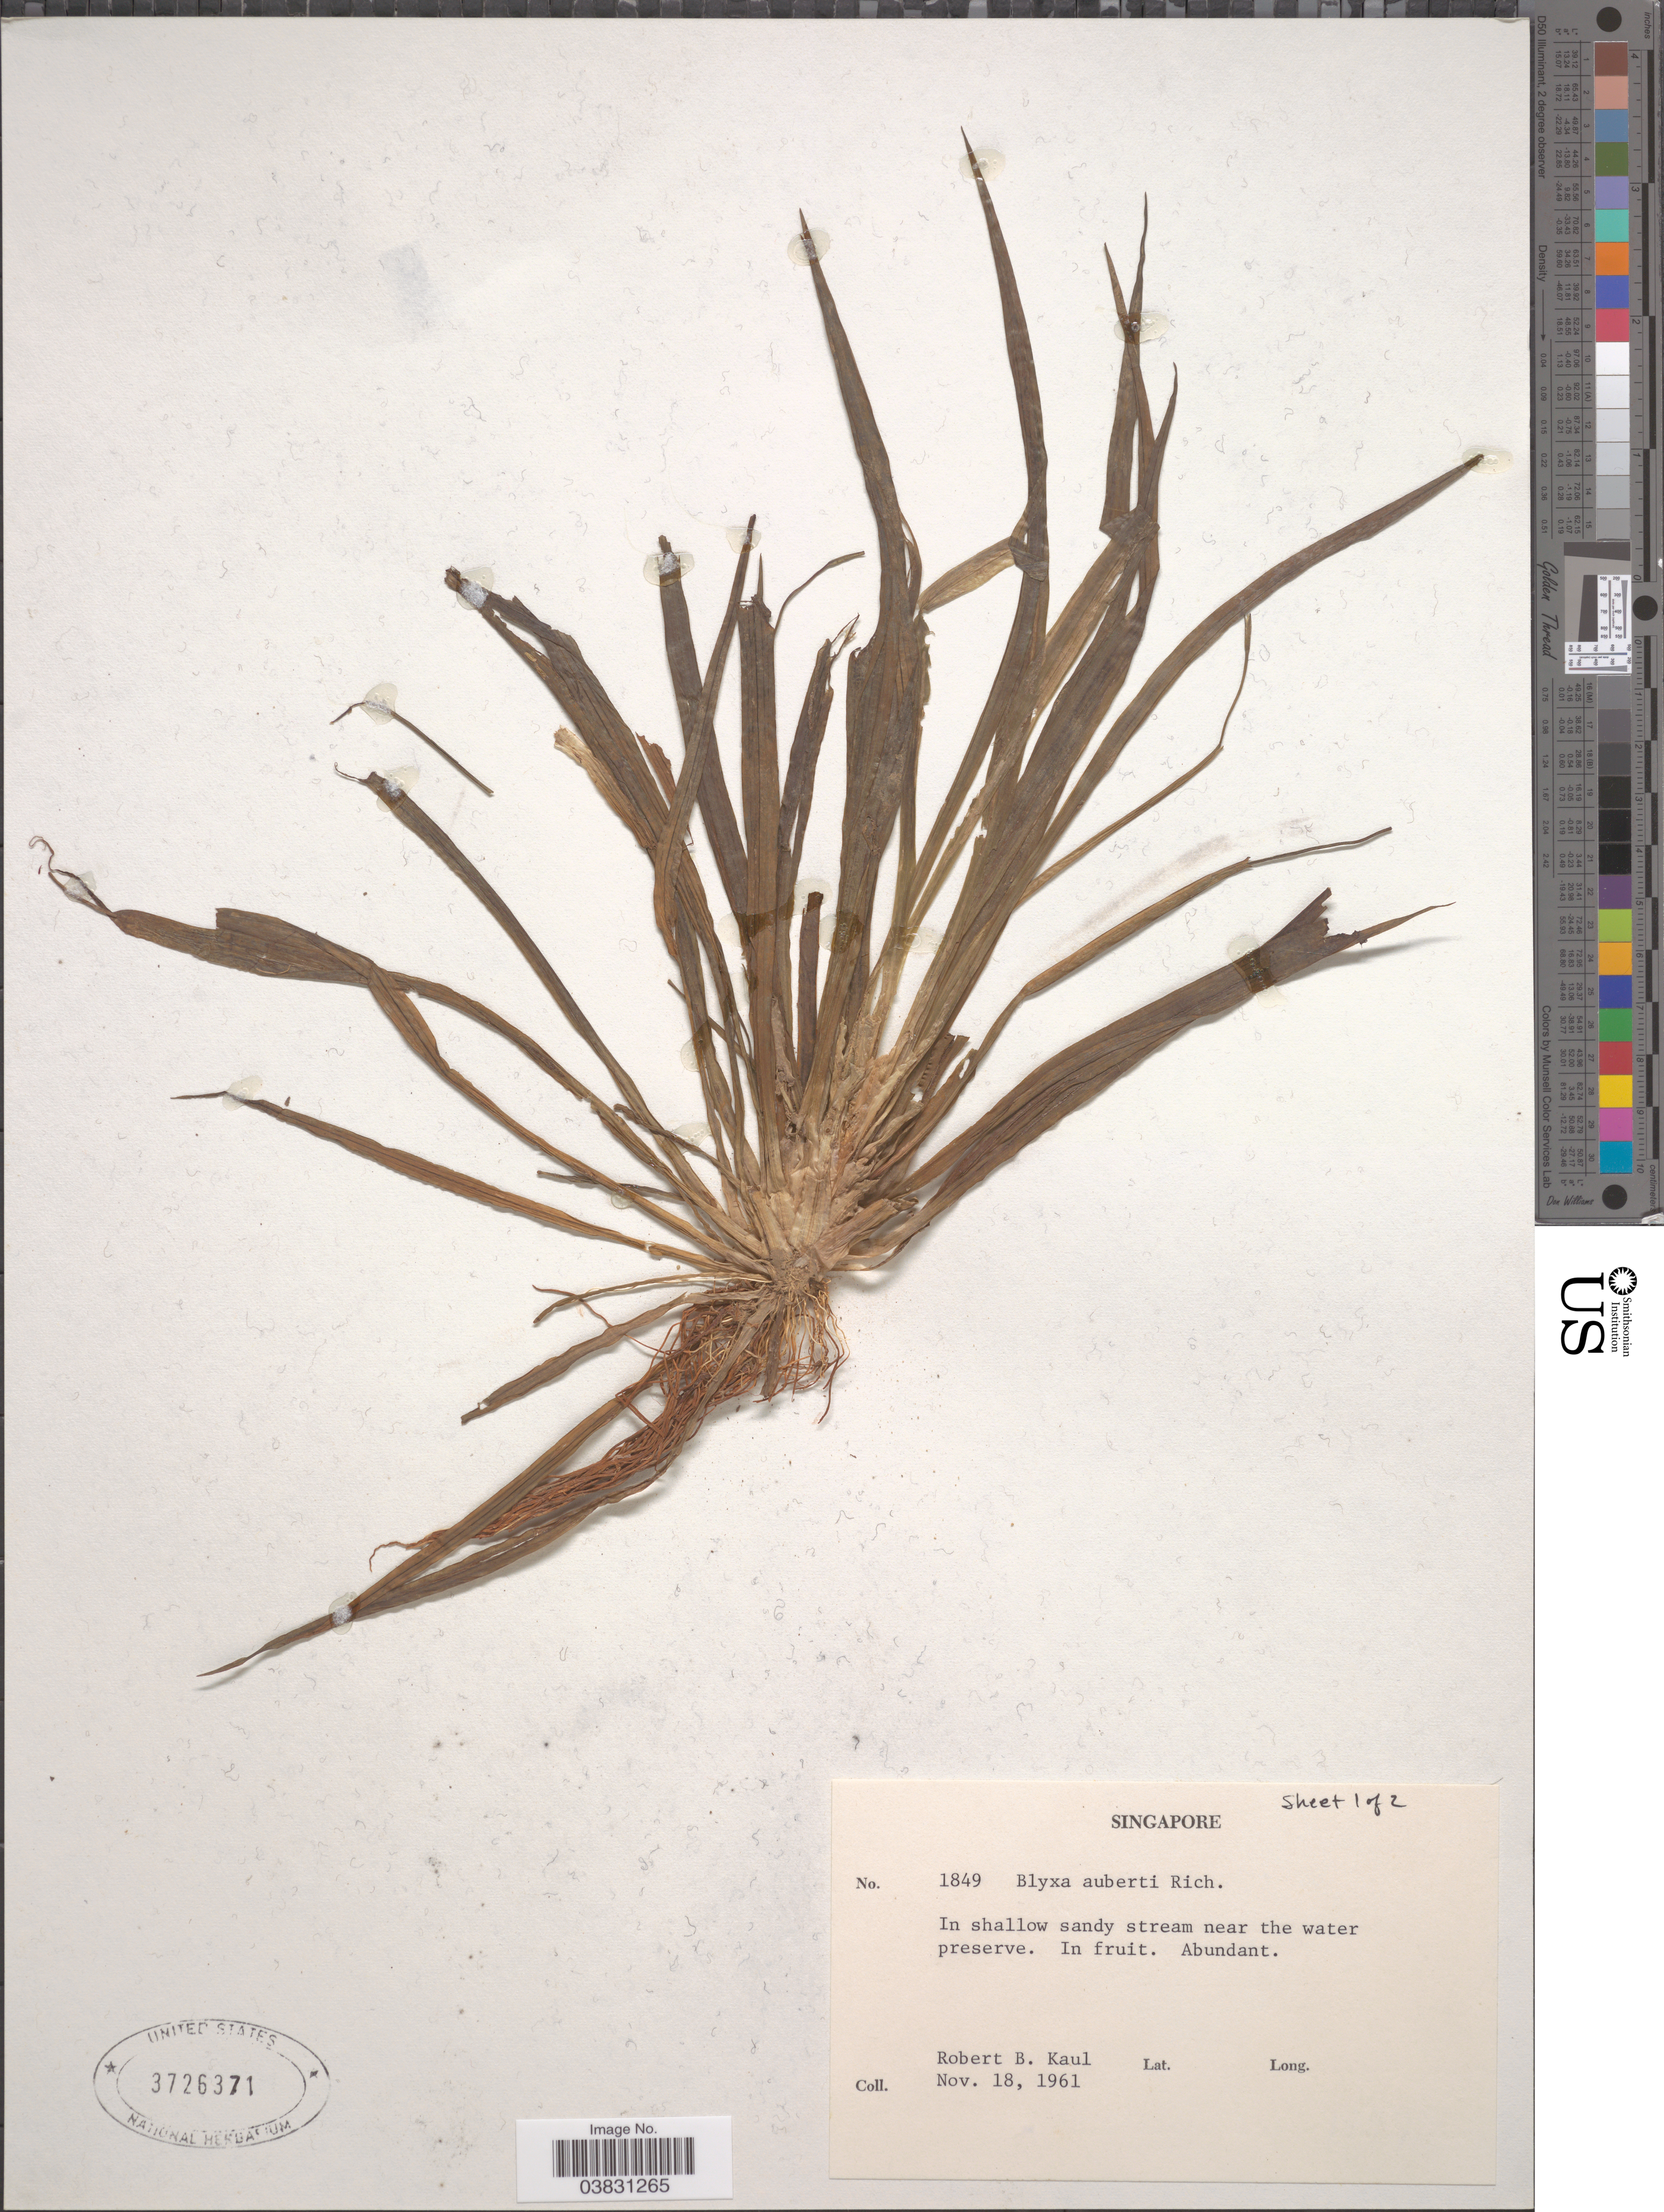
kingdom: Plantae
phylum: Tracheophyta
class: Liliopsida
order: Alismatales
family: Hydrocharitaceae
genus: Blyxa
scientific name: Blyxa aubertii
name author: Rich.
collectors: R. Kaul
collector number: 1849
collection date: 1961-11-18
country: Singapore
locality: In shallow sandy stream near the water preserve.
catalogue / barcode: US 3726371